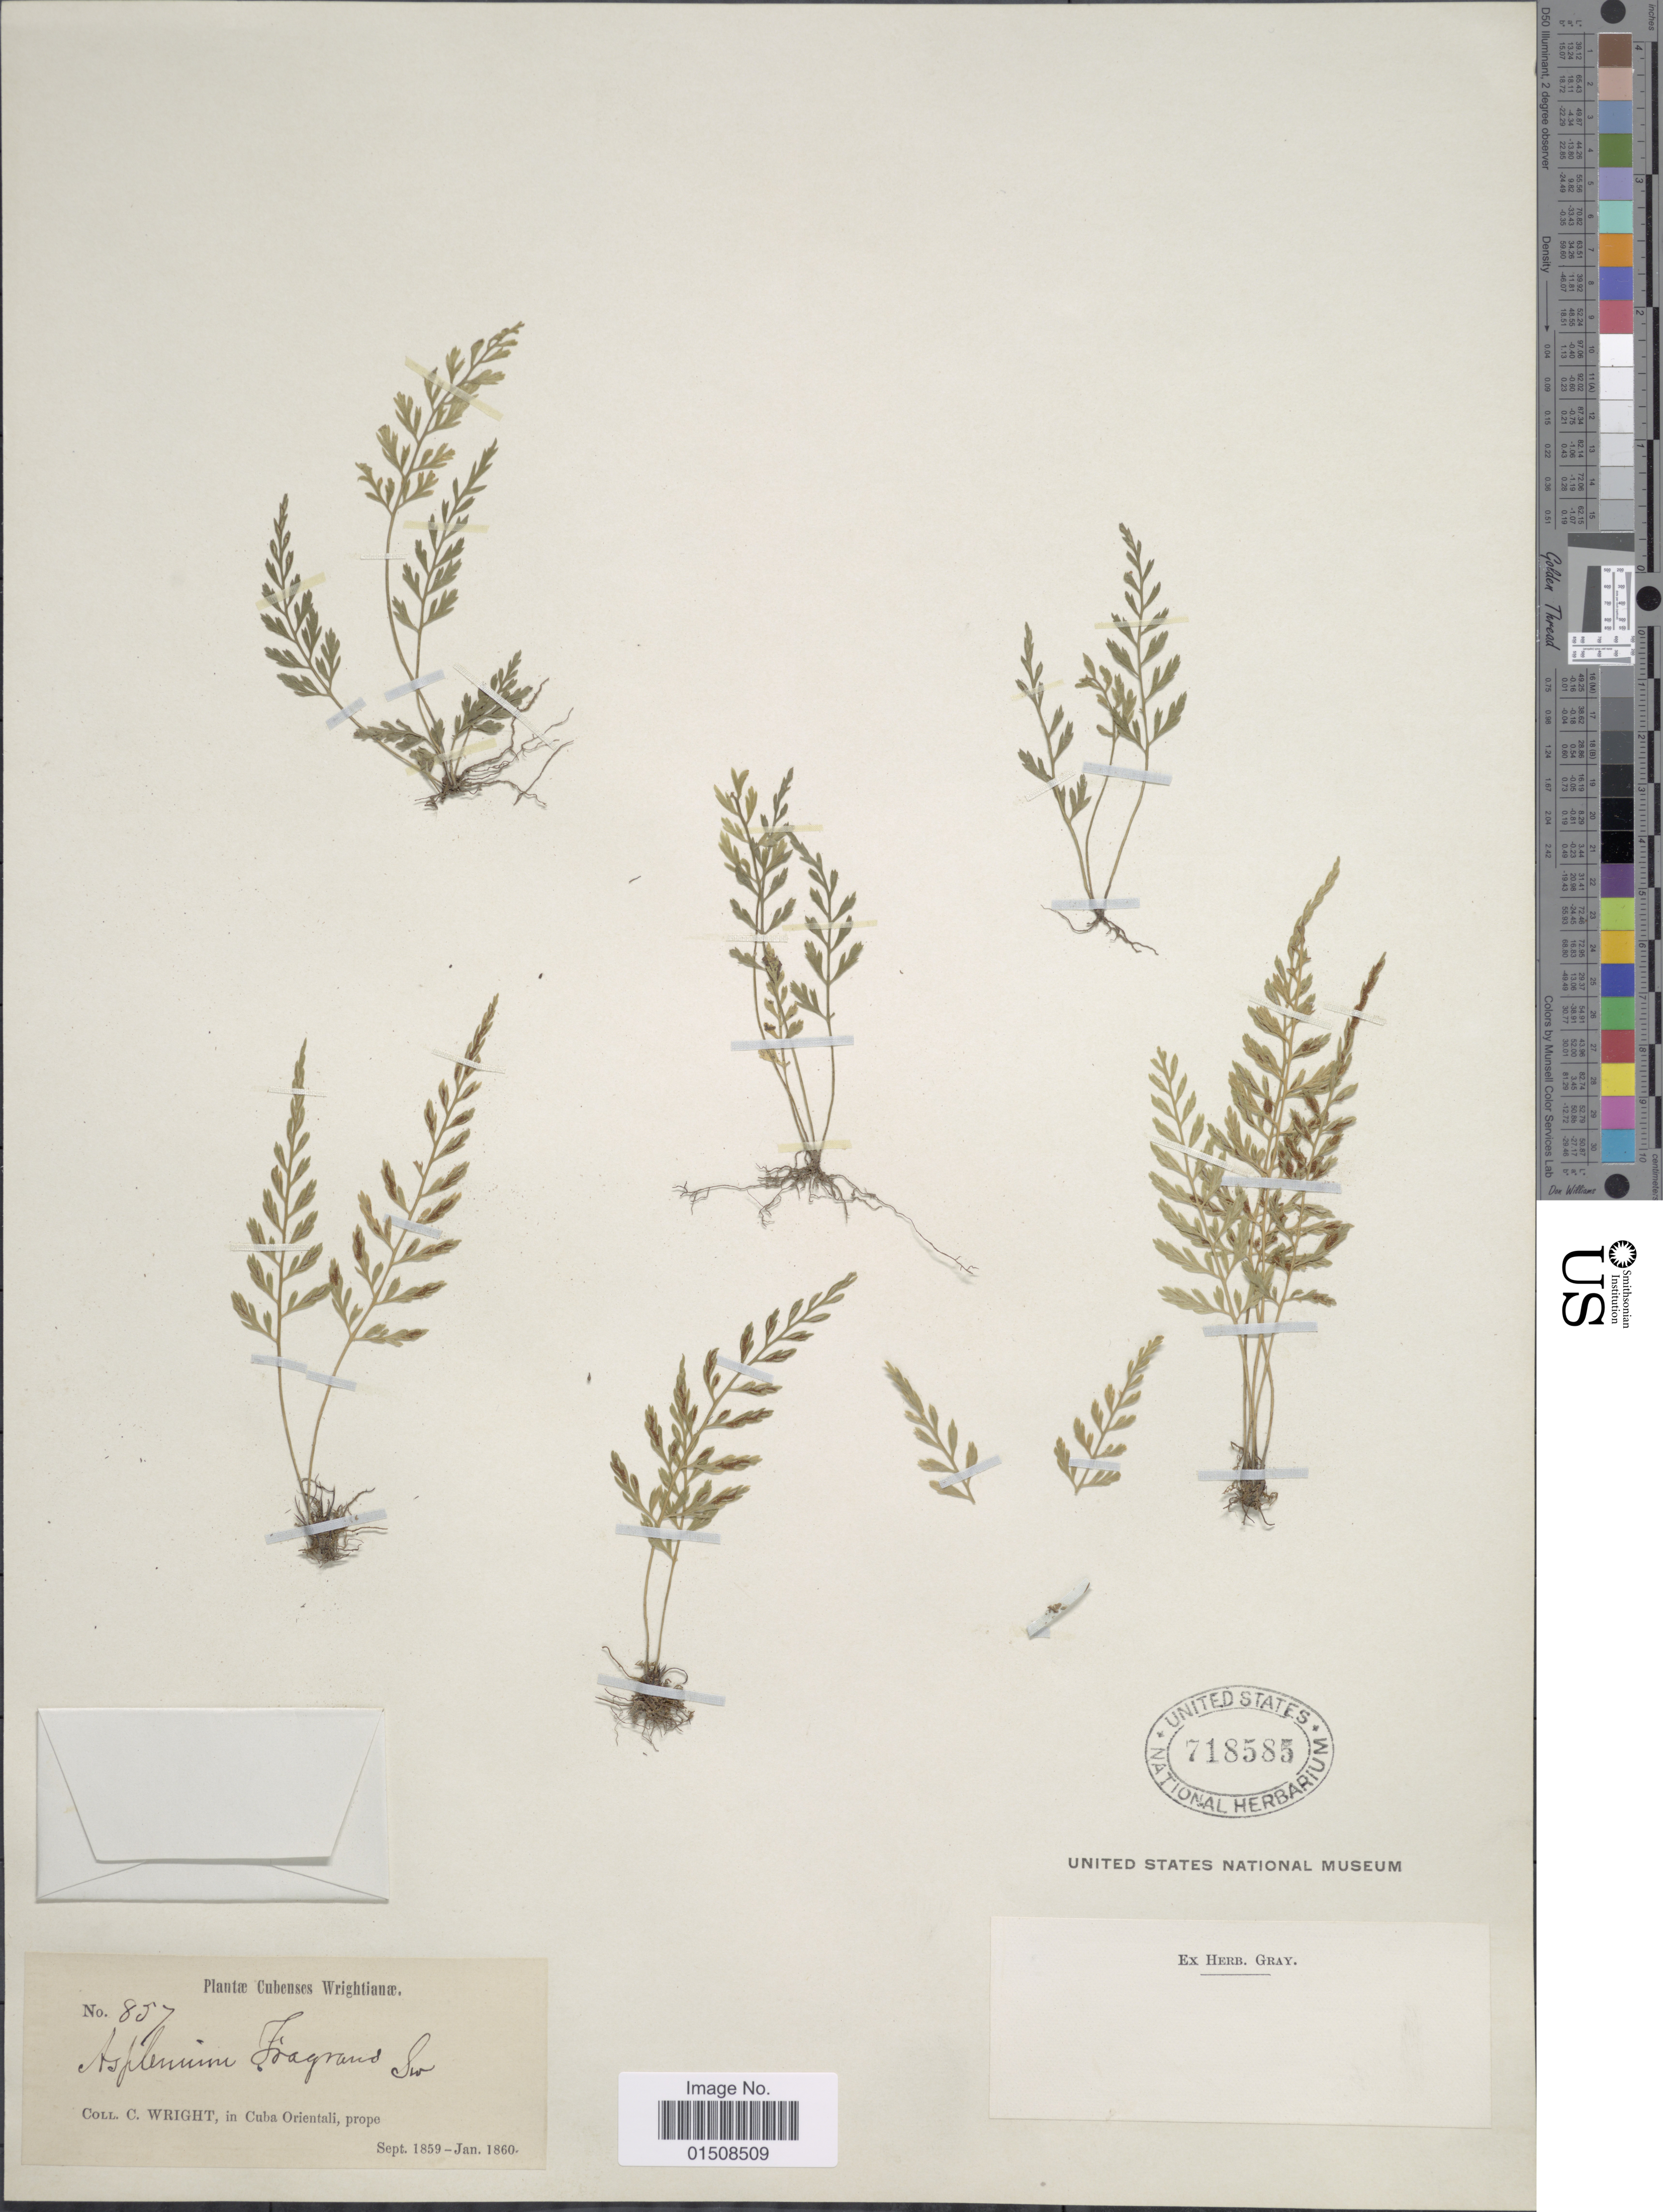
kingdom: Plantae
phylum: Tracheophyta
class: Polypodiopsida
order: Polypodiales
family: Aspleniaceae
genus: Asplenium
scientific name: Asplenium auritum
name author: Sw.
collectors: C. Wright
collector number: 857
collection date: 1859-09/1860-01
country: Cuba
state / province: Oriente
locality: Cubenses Wrightianae. In Cuba Orientali, prope.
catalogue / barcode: US 718585